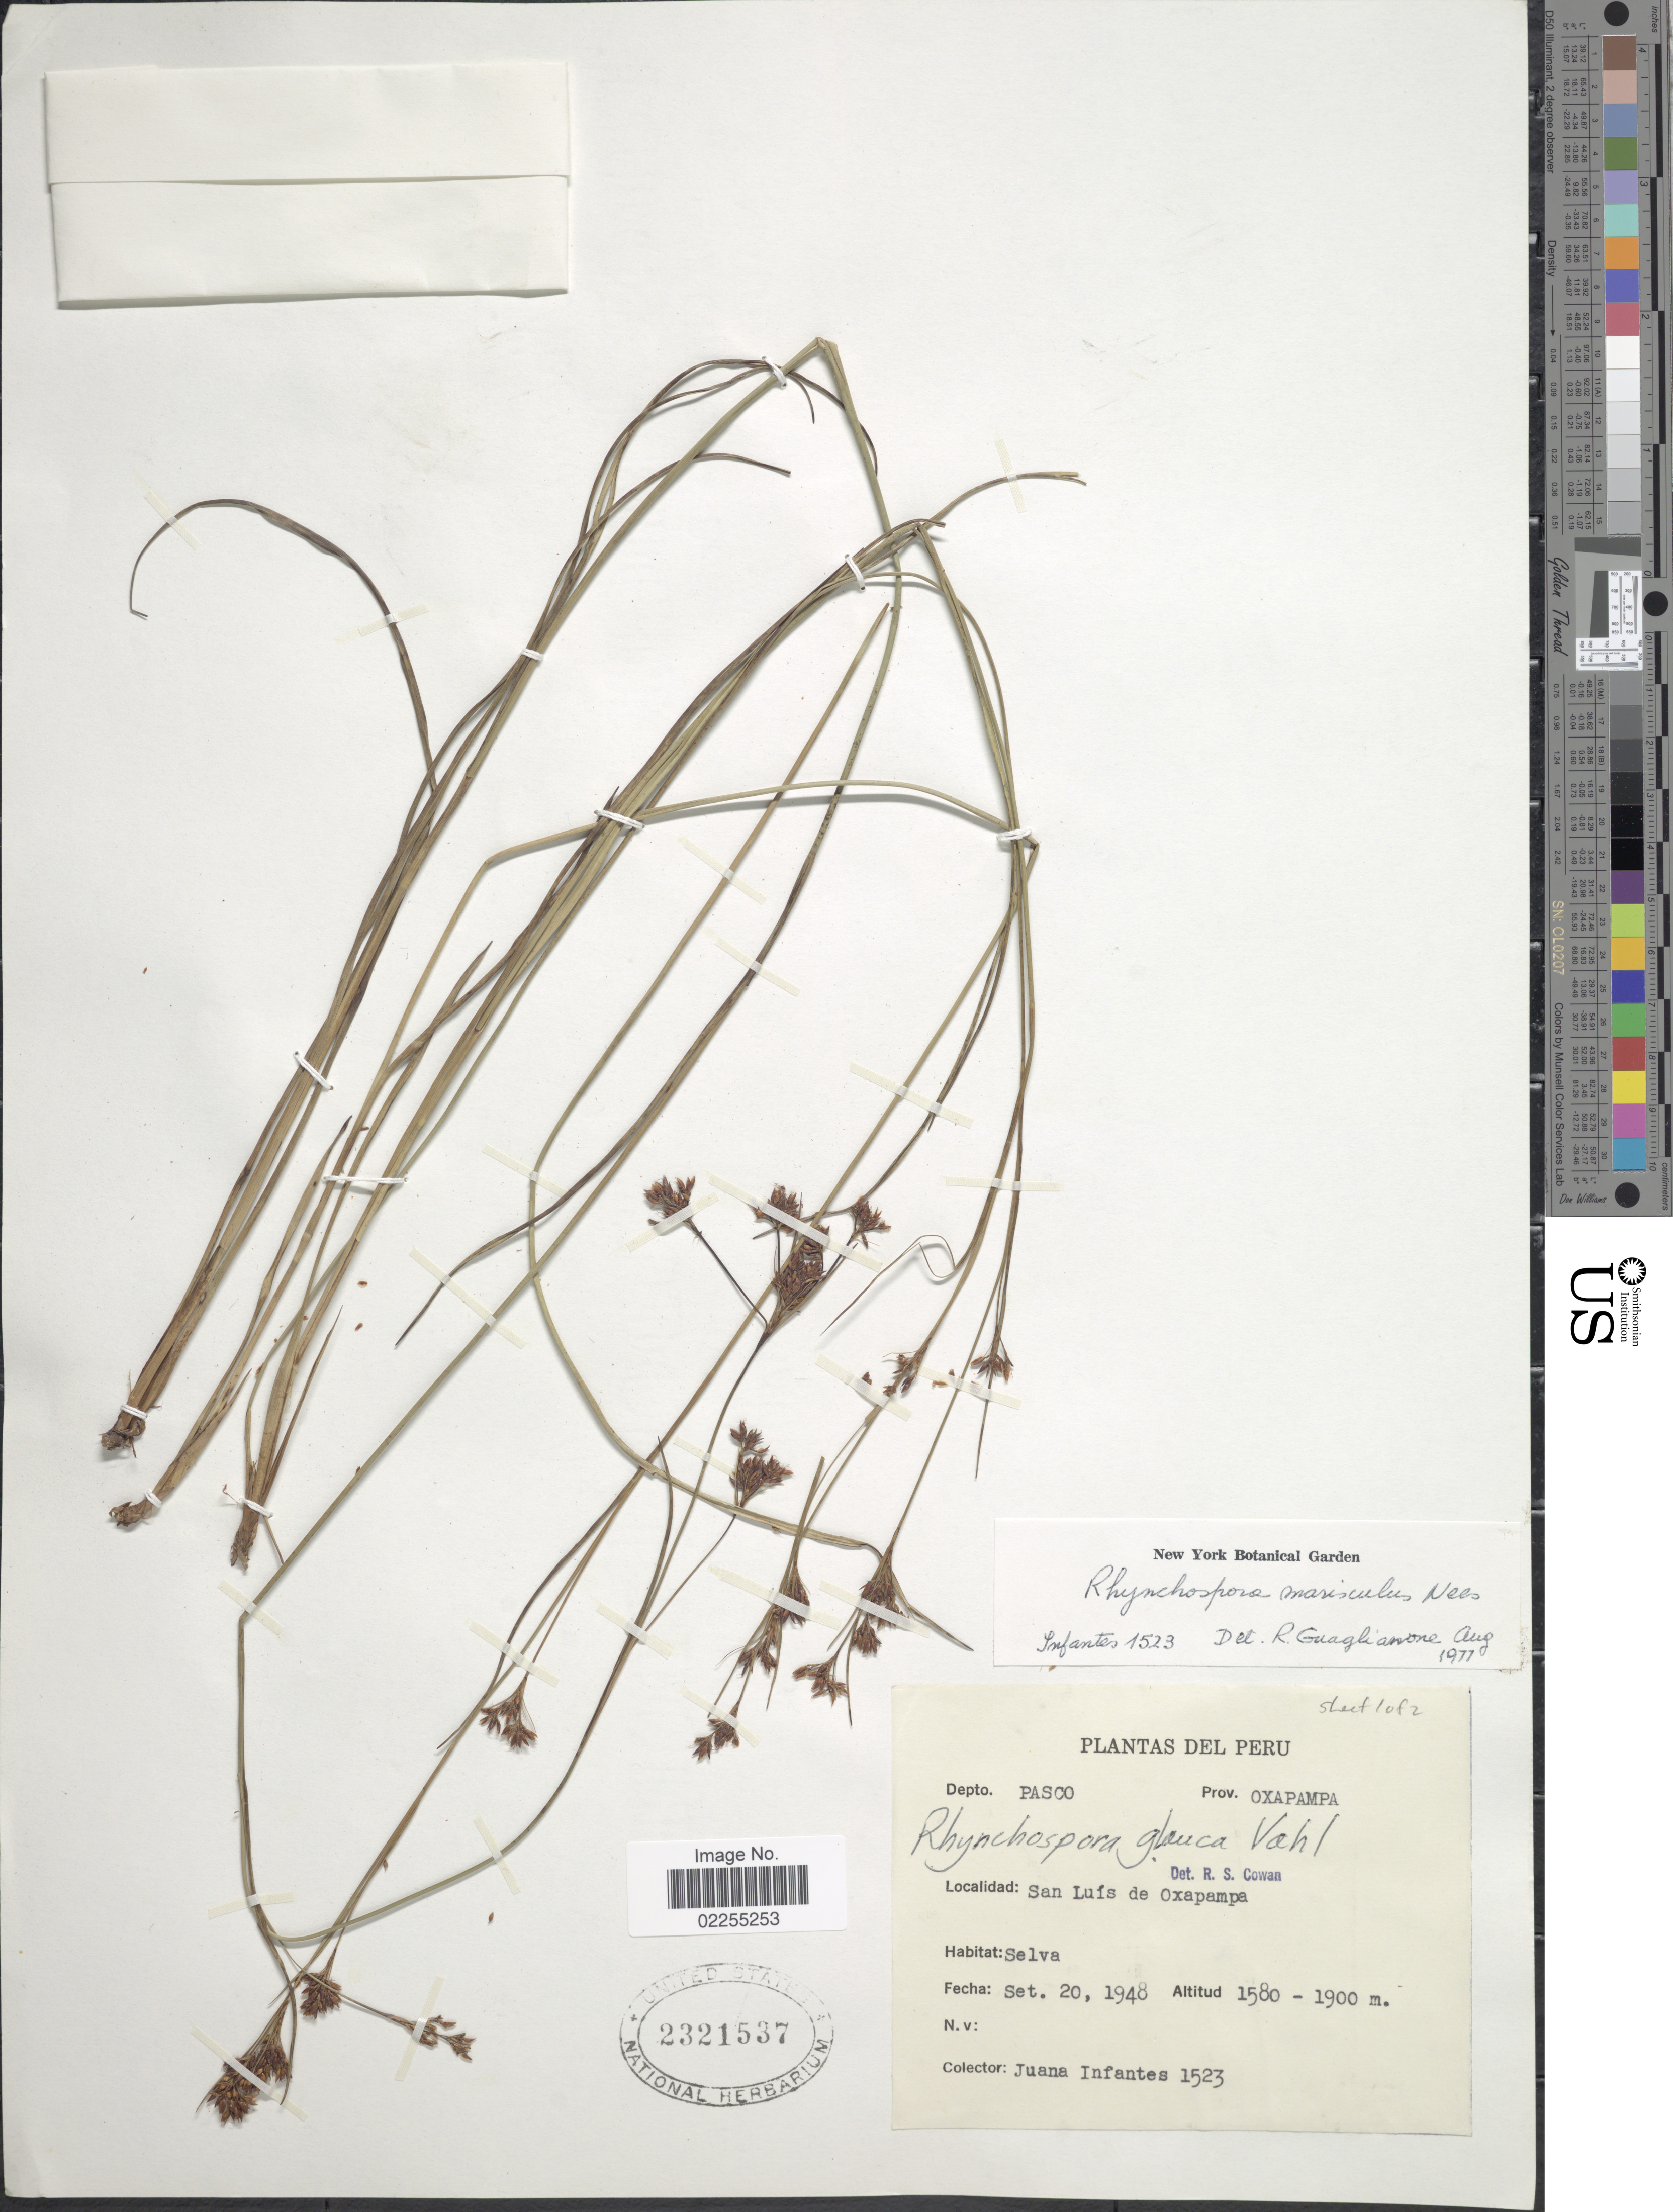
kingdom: Plantae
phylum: Tracheophyta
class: Liliopsida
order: Poales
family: Cyperaceae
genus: Rhynchospora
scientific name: Rhynchospora marisculus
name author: Lindl. & Nees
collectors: J. Infantes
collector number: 1523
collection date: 1948-09-20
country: Peru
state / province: Pasco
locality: Depto. Pasco. Prov. Oxapampa. San Luis de Oxapampa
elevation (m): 1580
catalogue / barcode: US 2321537